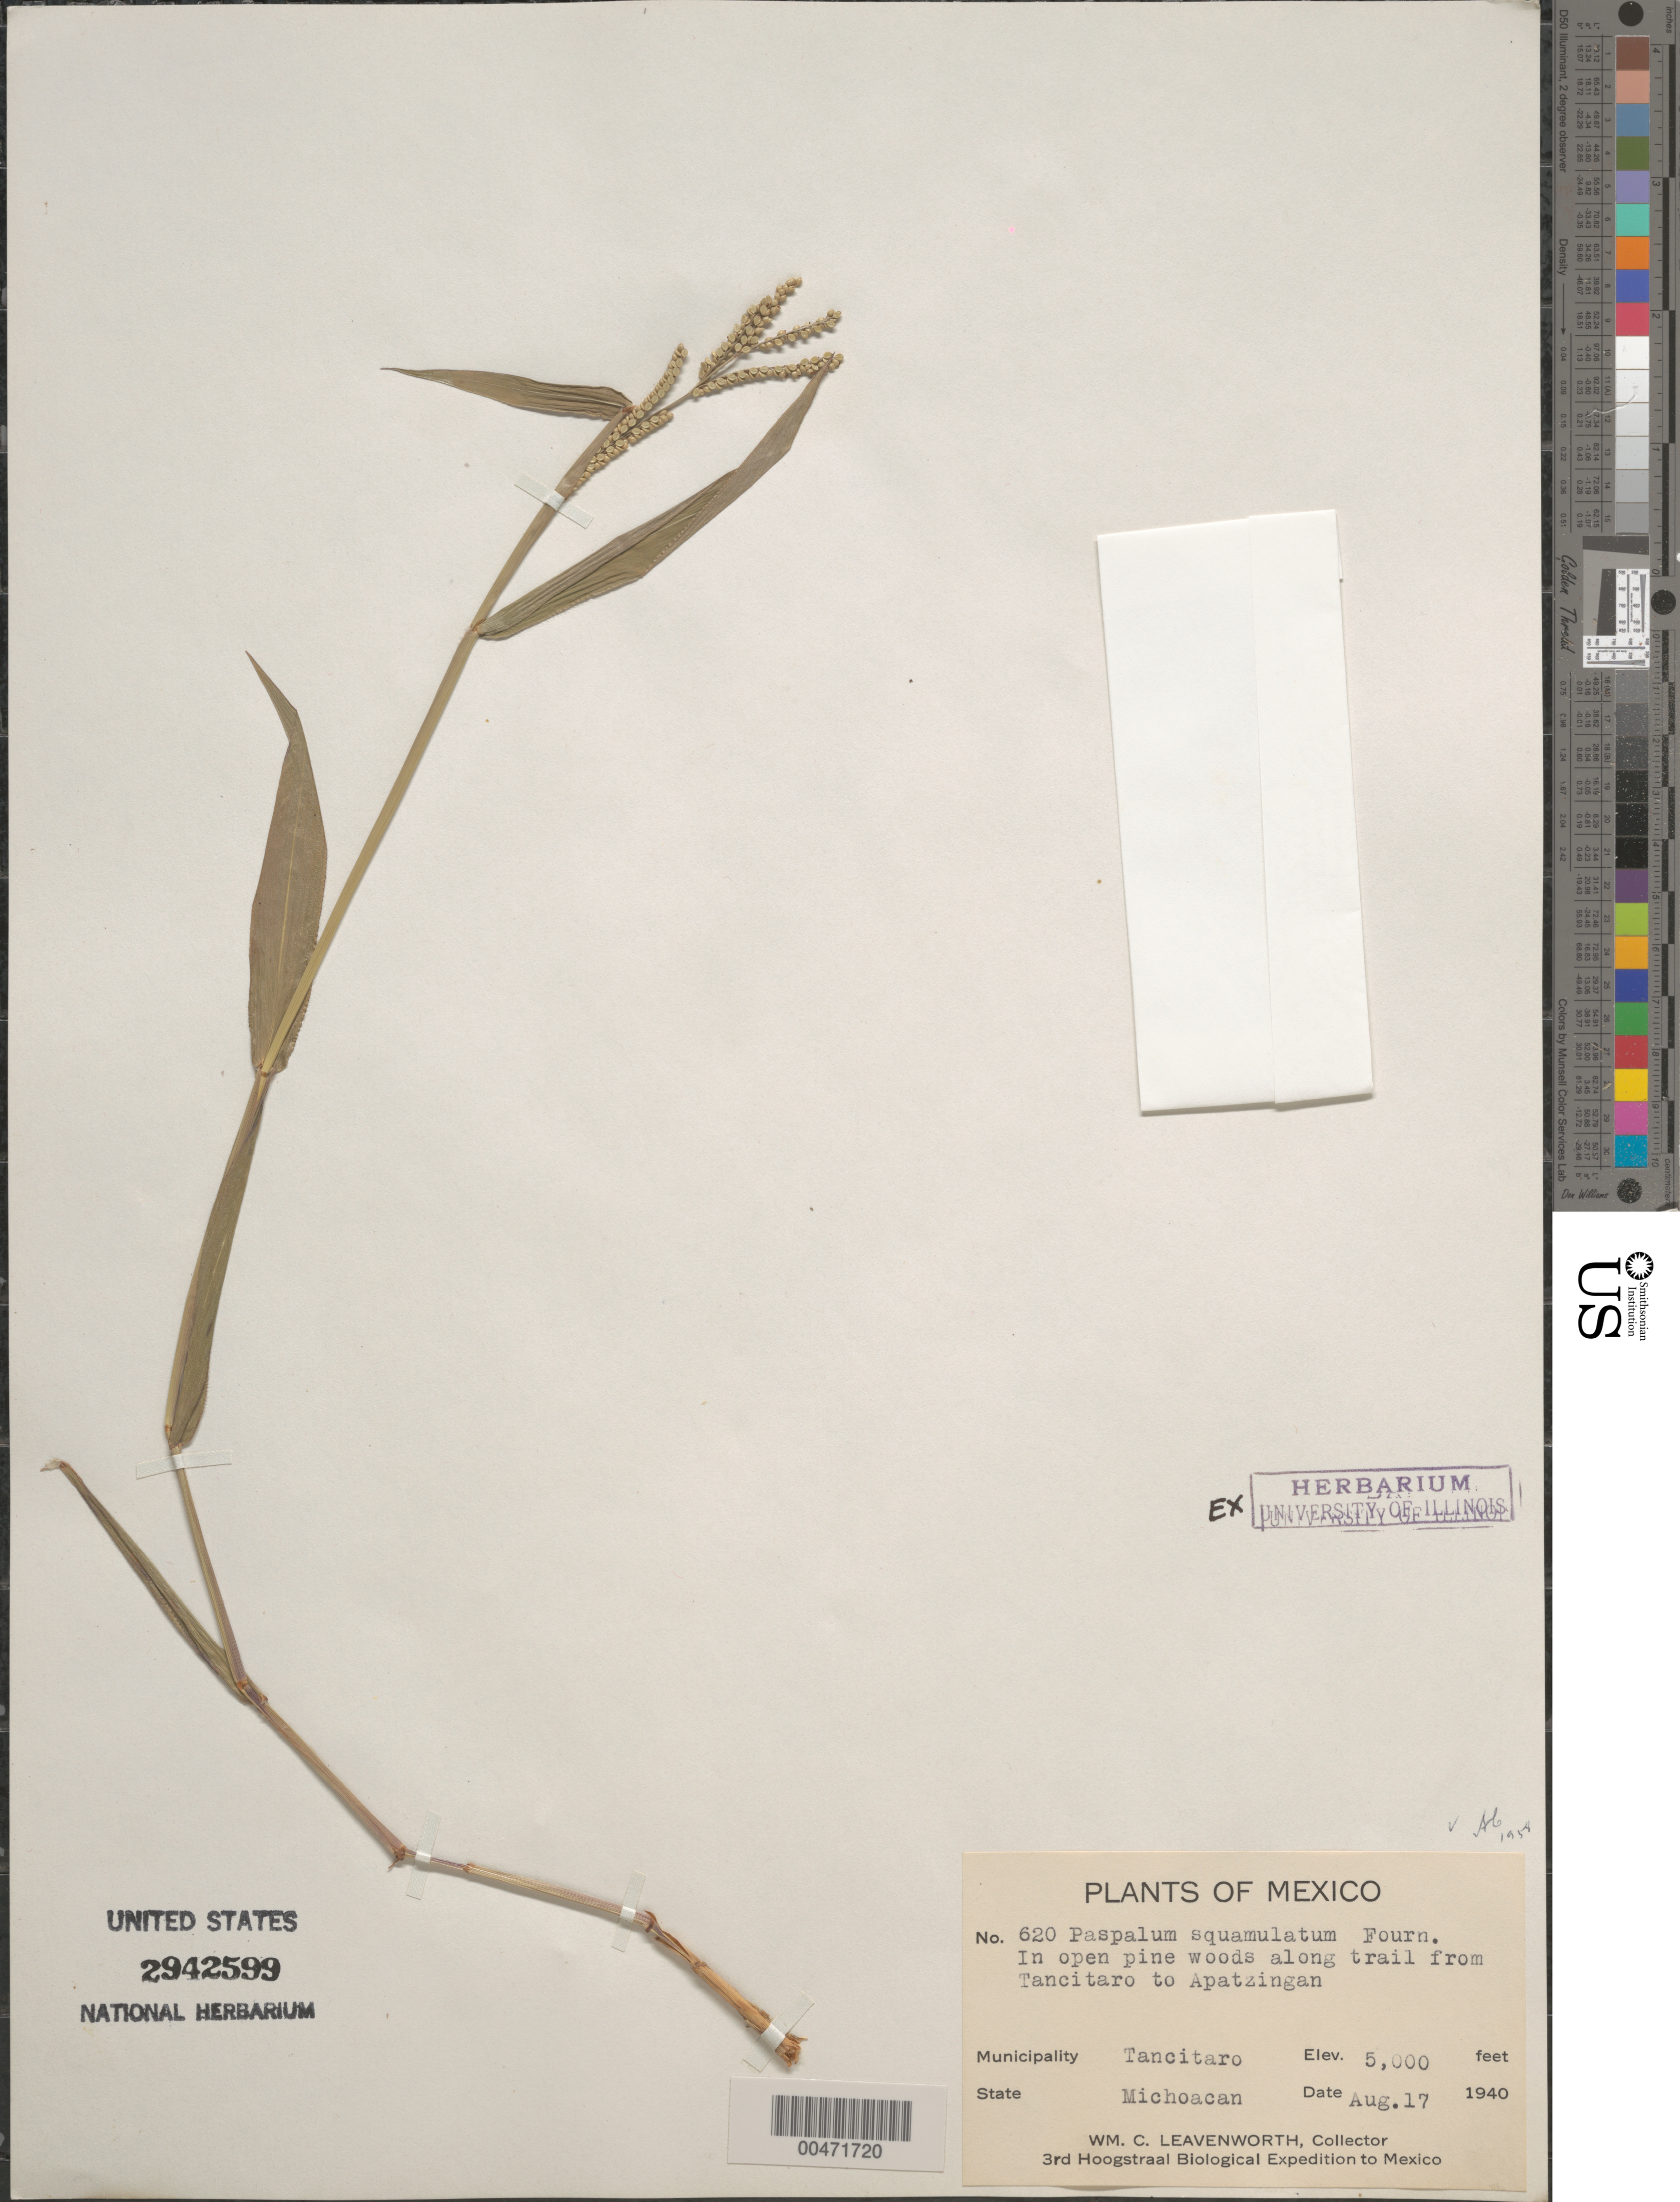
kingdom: Plantae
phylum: Tracheophyta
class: Liliopsida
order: Poales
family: Poaceae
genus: Paspalum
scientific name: Paspalum squamulatum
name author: E. Fourn.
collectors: W. C. Leavenworth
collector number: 620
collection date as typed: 17 Aug 1940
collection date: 1940-08-17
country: Mexico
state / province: Michoacán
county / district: Tancitaro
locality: Along trail from Tancitaro to Apatzingan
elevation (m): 1524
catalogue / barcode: US 2942599